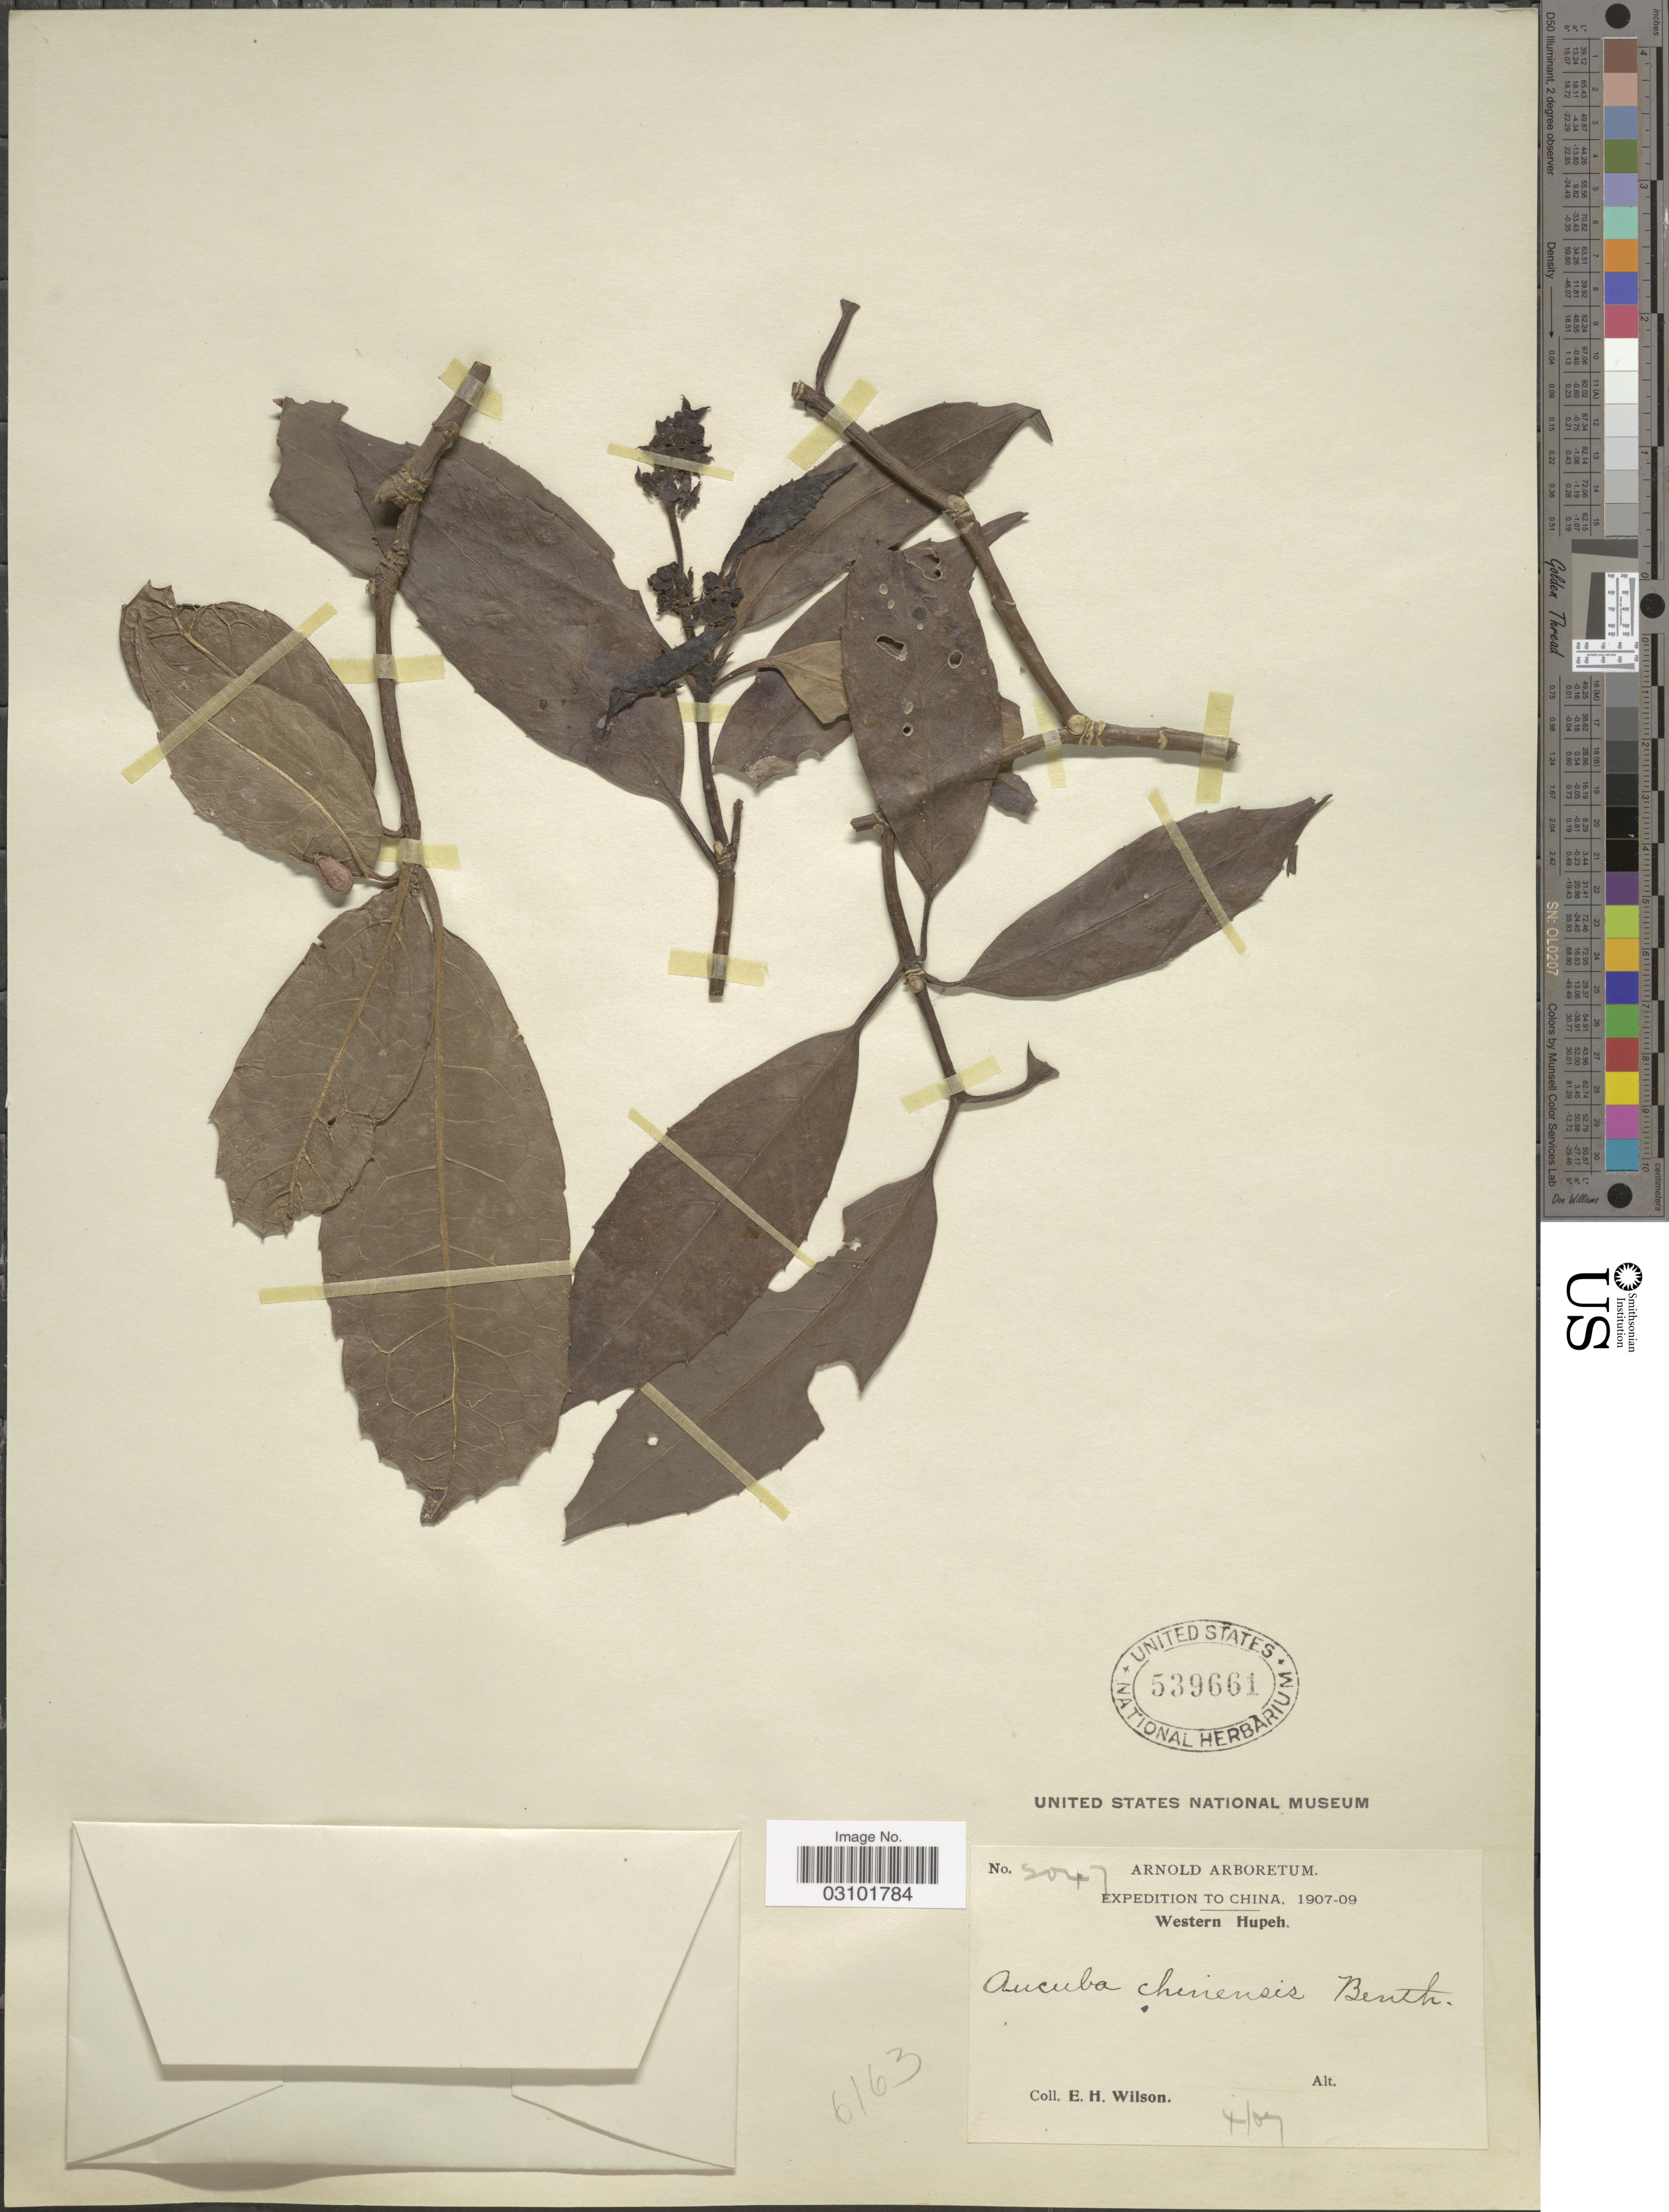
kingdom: Plantae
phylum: Tracheophyta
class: Magnoliopsida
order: Garryales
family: Garryaceae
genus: Aucuba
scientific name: Aucuba chinensis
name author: Benth.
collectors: E. Wilson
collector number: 5047*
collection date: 1907-04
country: China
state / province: Hubei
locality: Western Hupeh.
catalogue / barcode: US 539661